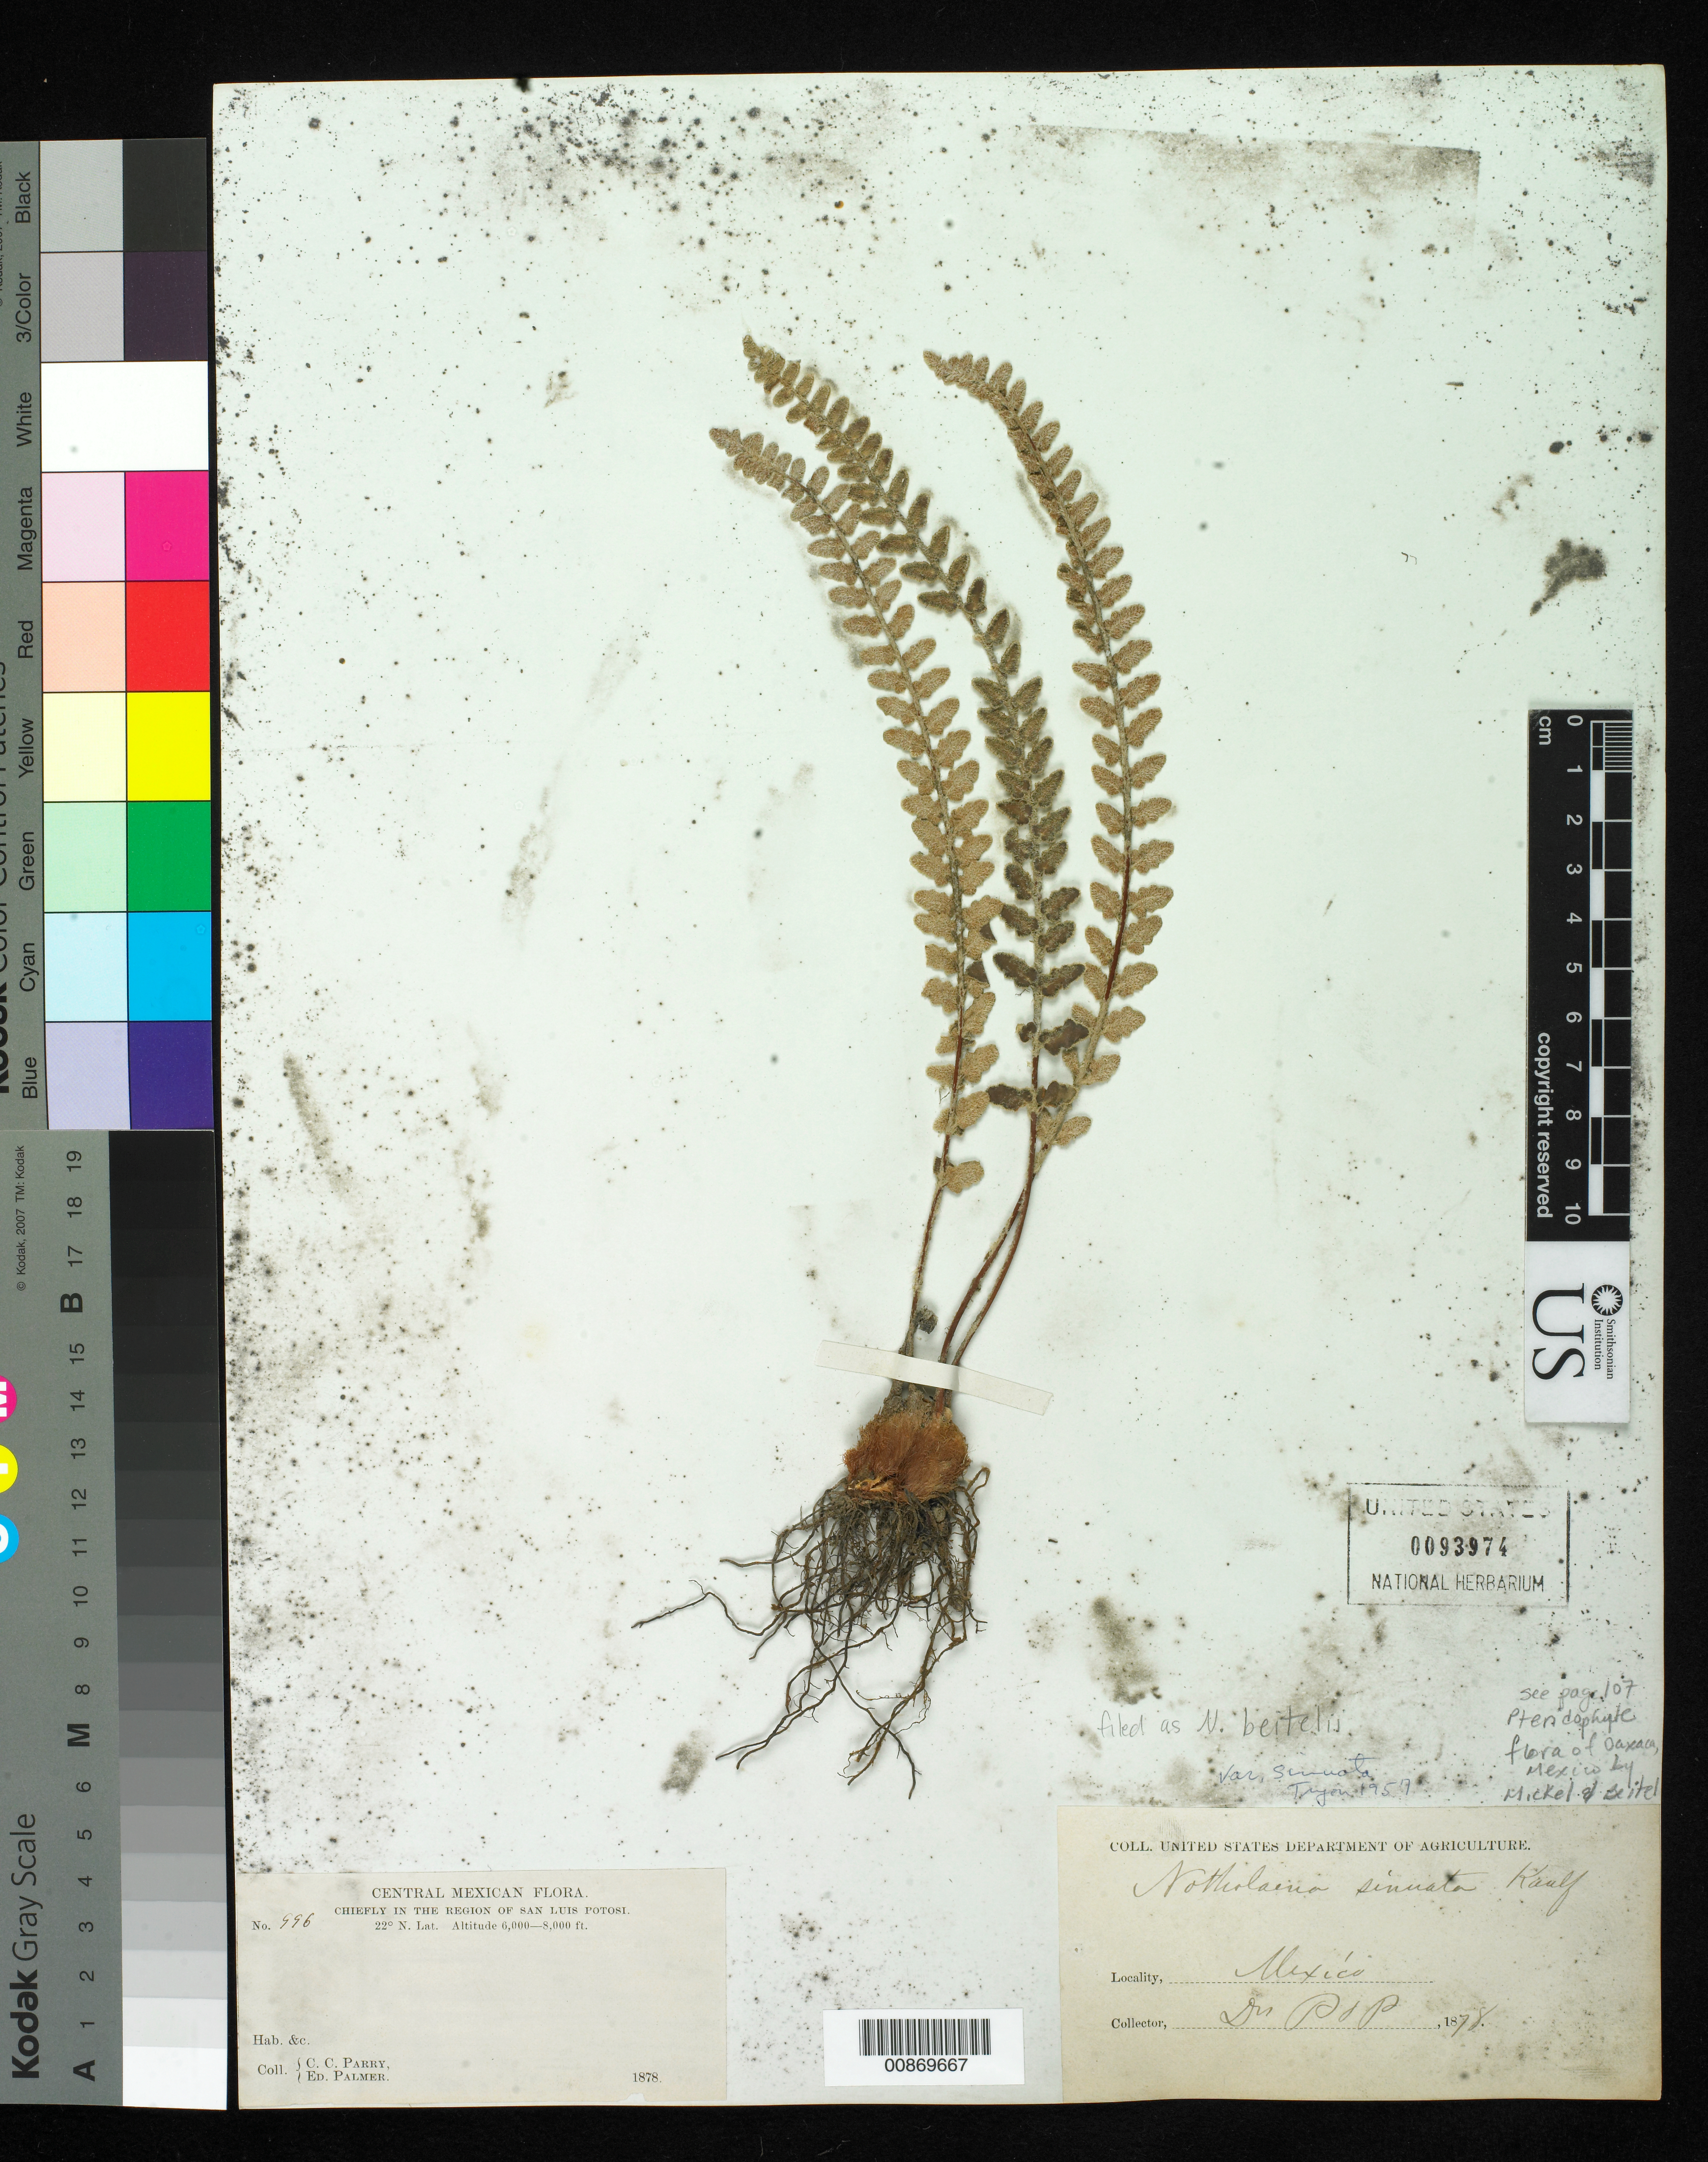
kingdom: Plantae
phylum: Tracheophyta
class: Polypodiopsida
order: Polypodiales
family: Pteridaceae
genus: Notholaena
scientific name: Notholaena sp.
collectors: C. C. Parry & E. Palmer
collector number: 996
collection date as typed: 1878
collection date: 1878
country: Mexico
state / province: San Luis Potosí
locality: Chiefly in the region of San Luis Potosí.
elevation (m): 1829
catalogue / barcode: US 93974